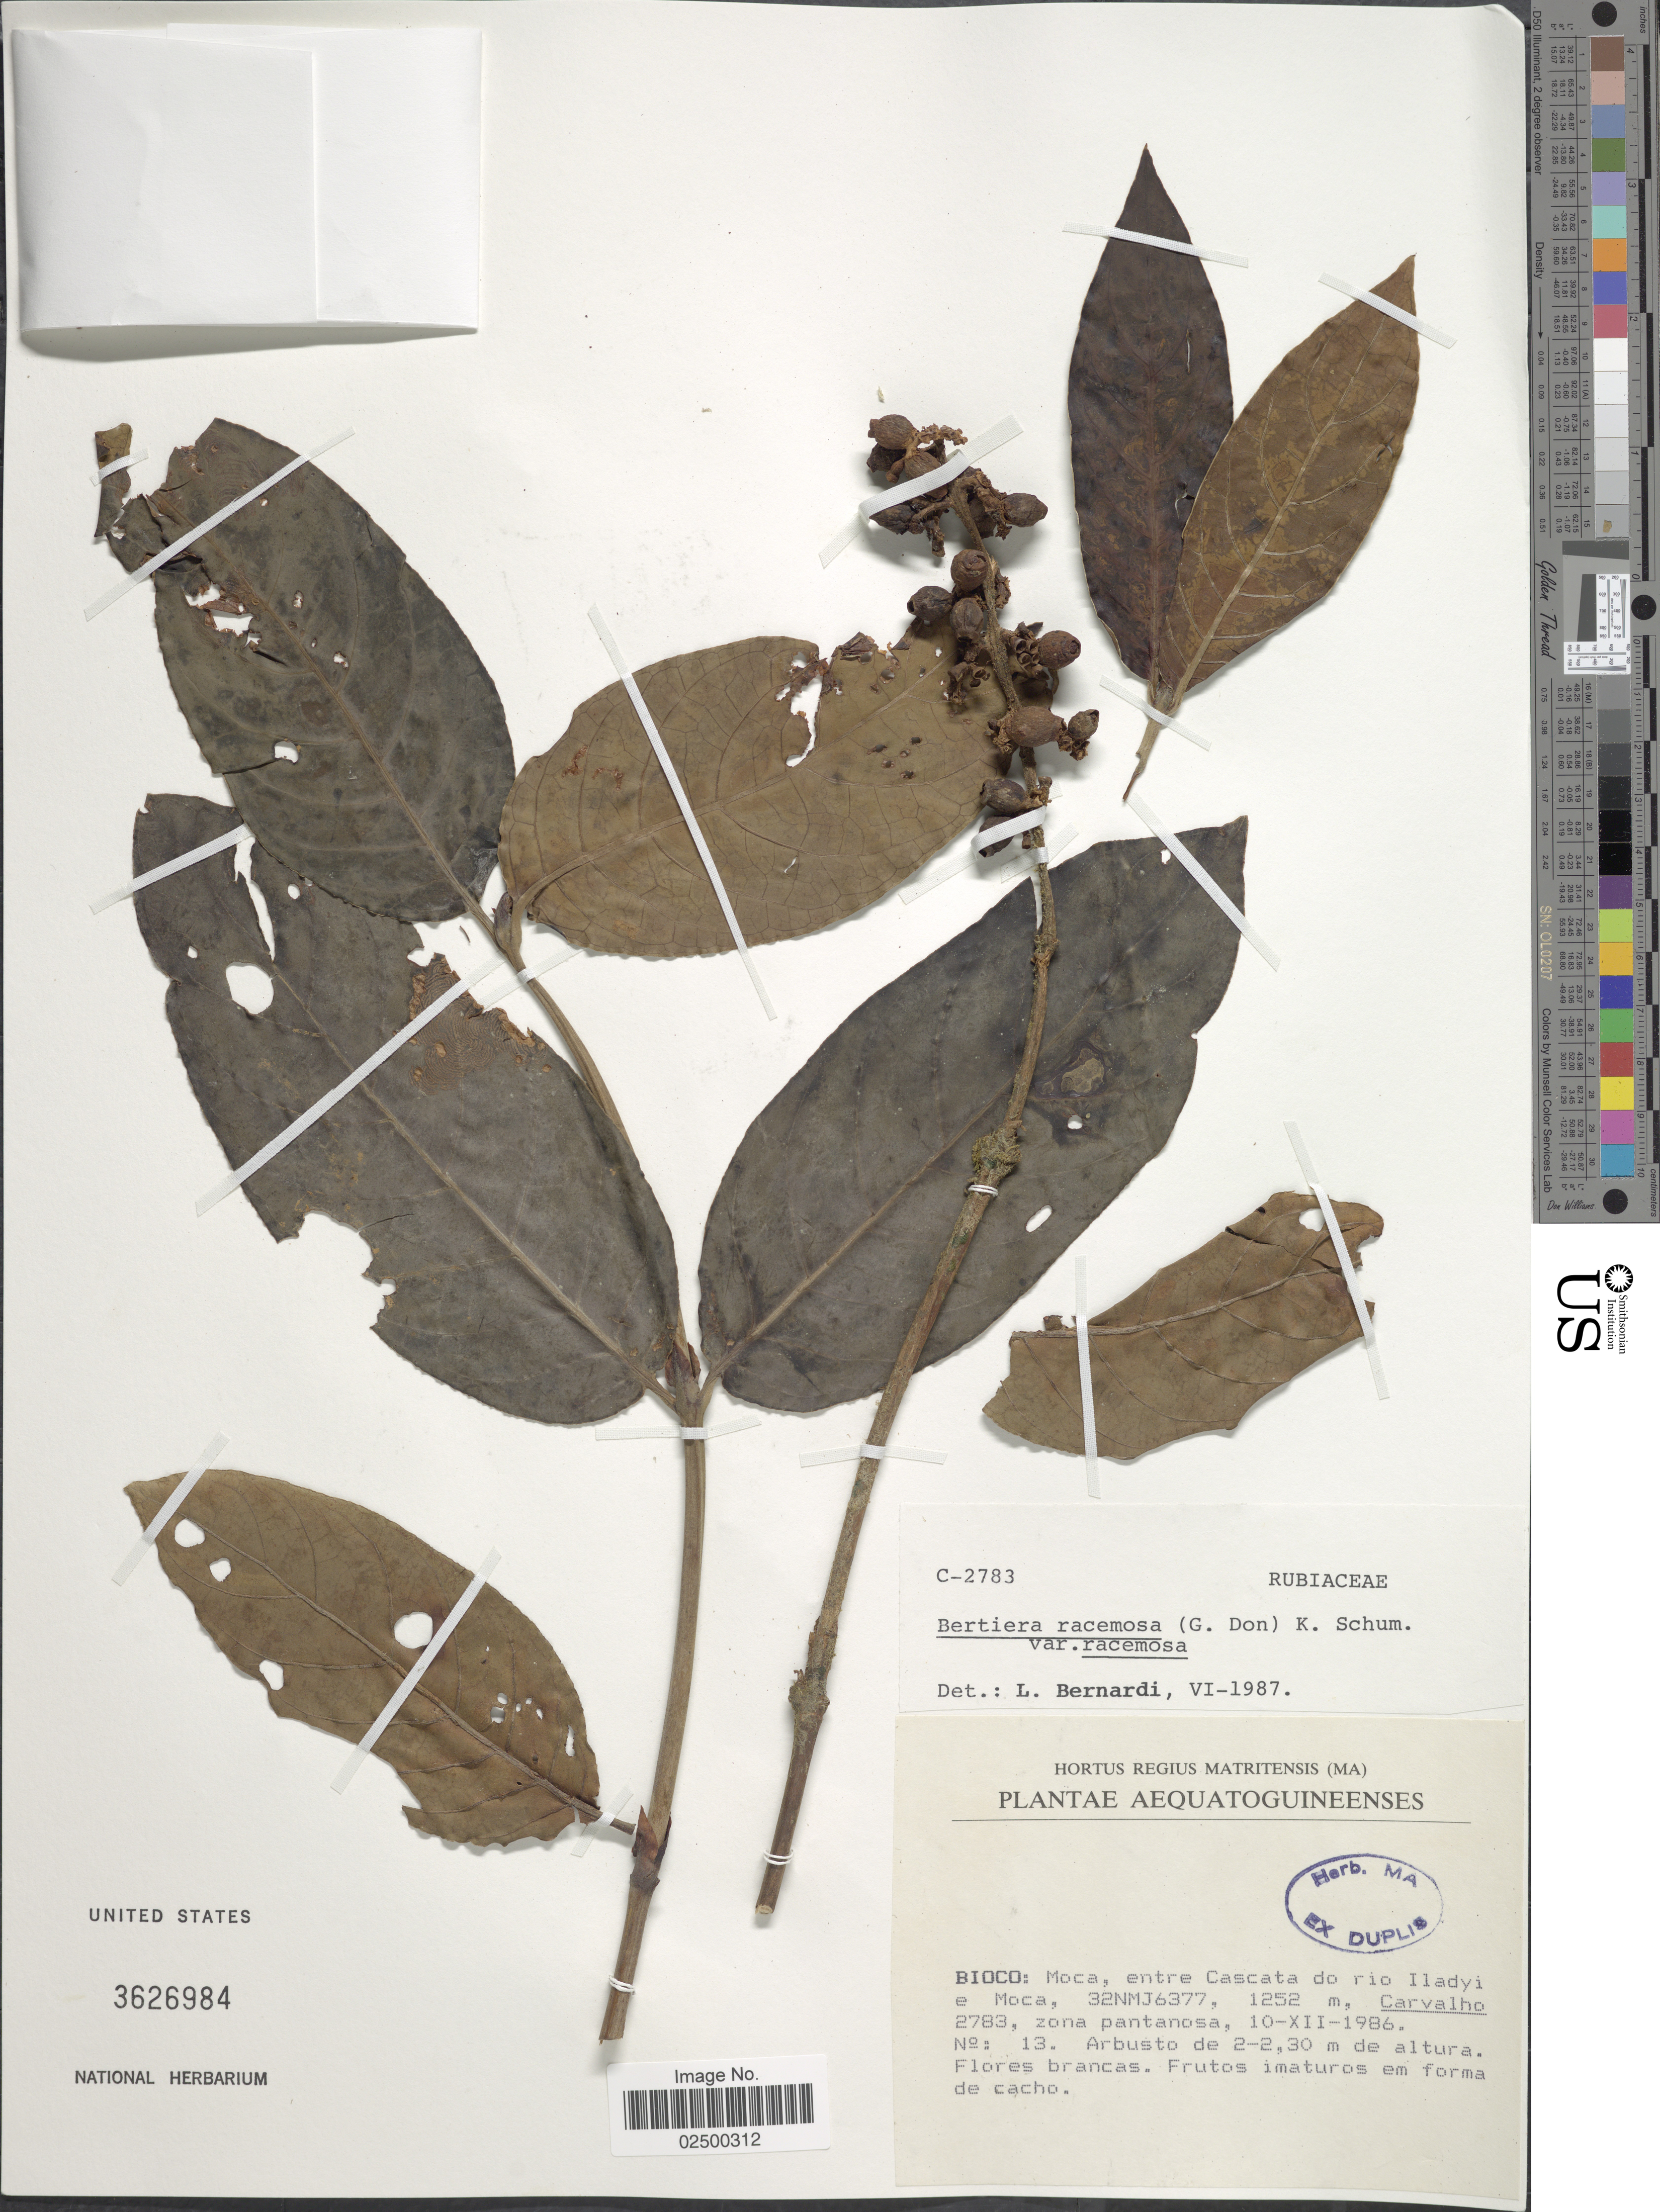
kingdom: Plantae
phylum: Tracheophyta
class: Magnoliopsida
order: Gentianales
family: Rubiaceae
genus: Bertiera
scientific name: Bertiera racemosa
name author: (G. Don) K. Schum.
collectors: Carvalho, --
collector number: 13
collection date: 1986-12-10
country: Equatorial Guinea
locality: Aequatoguineenses, Bioco: Moca, entre Cascata do rio Illadyi e Moca, 32NMJ6377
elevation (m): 1252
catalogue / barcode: US 3626984